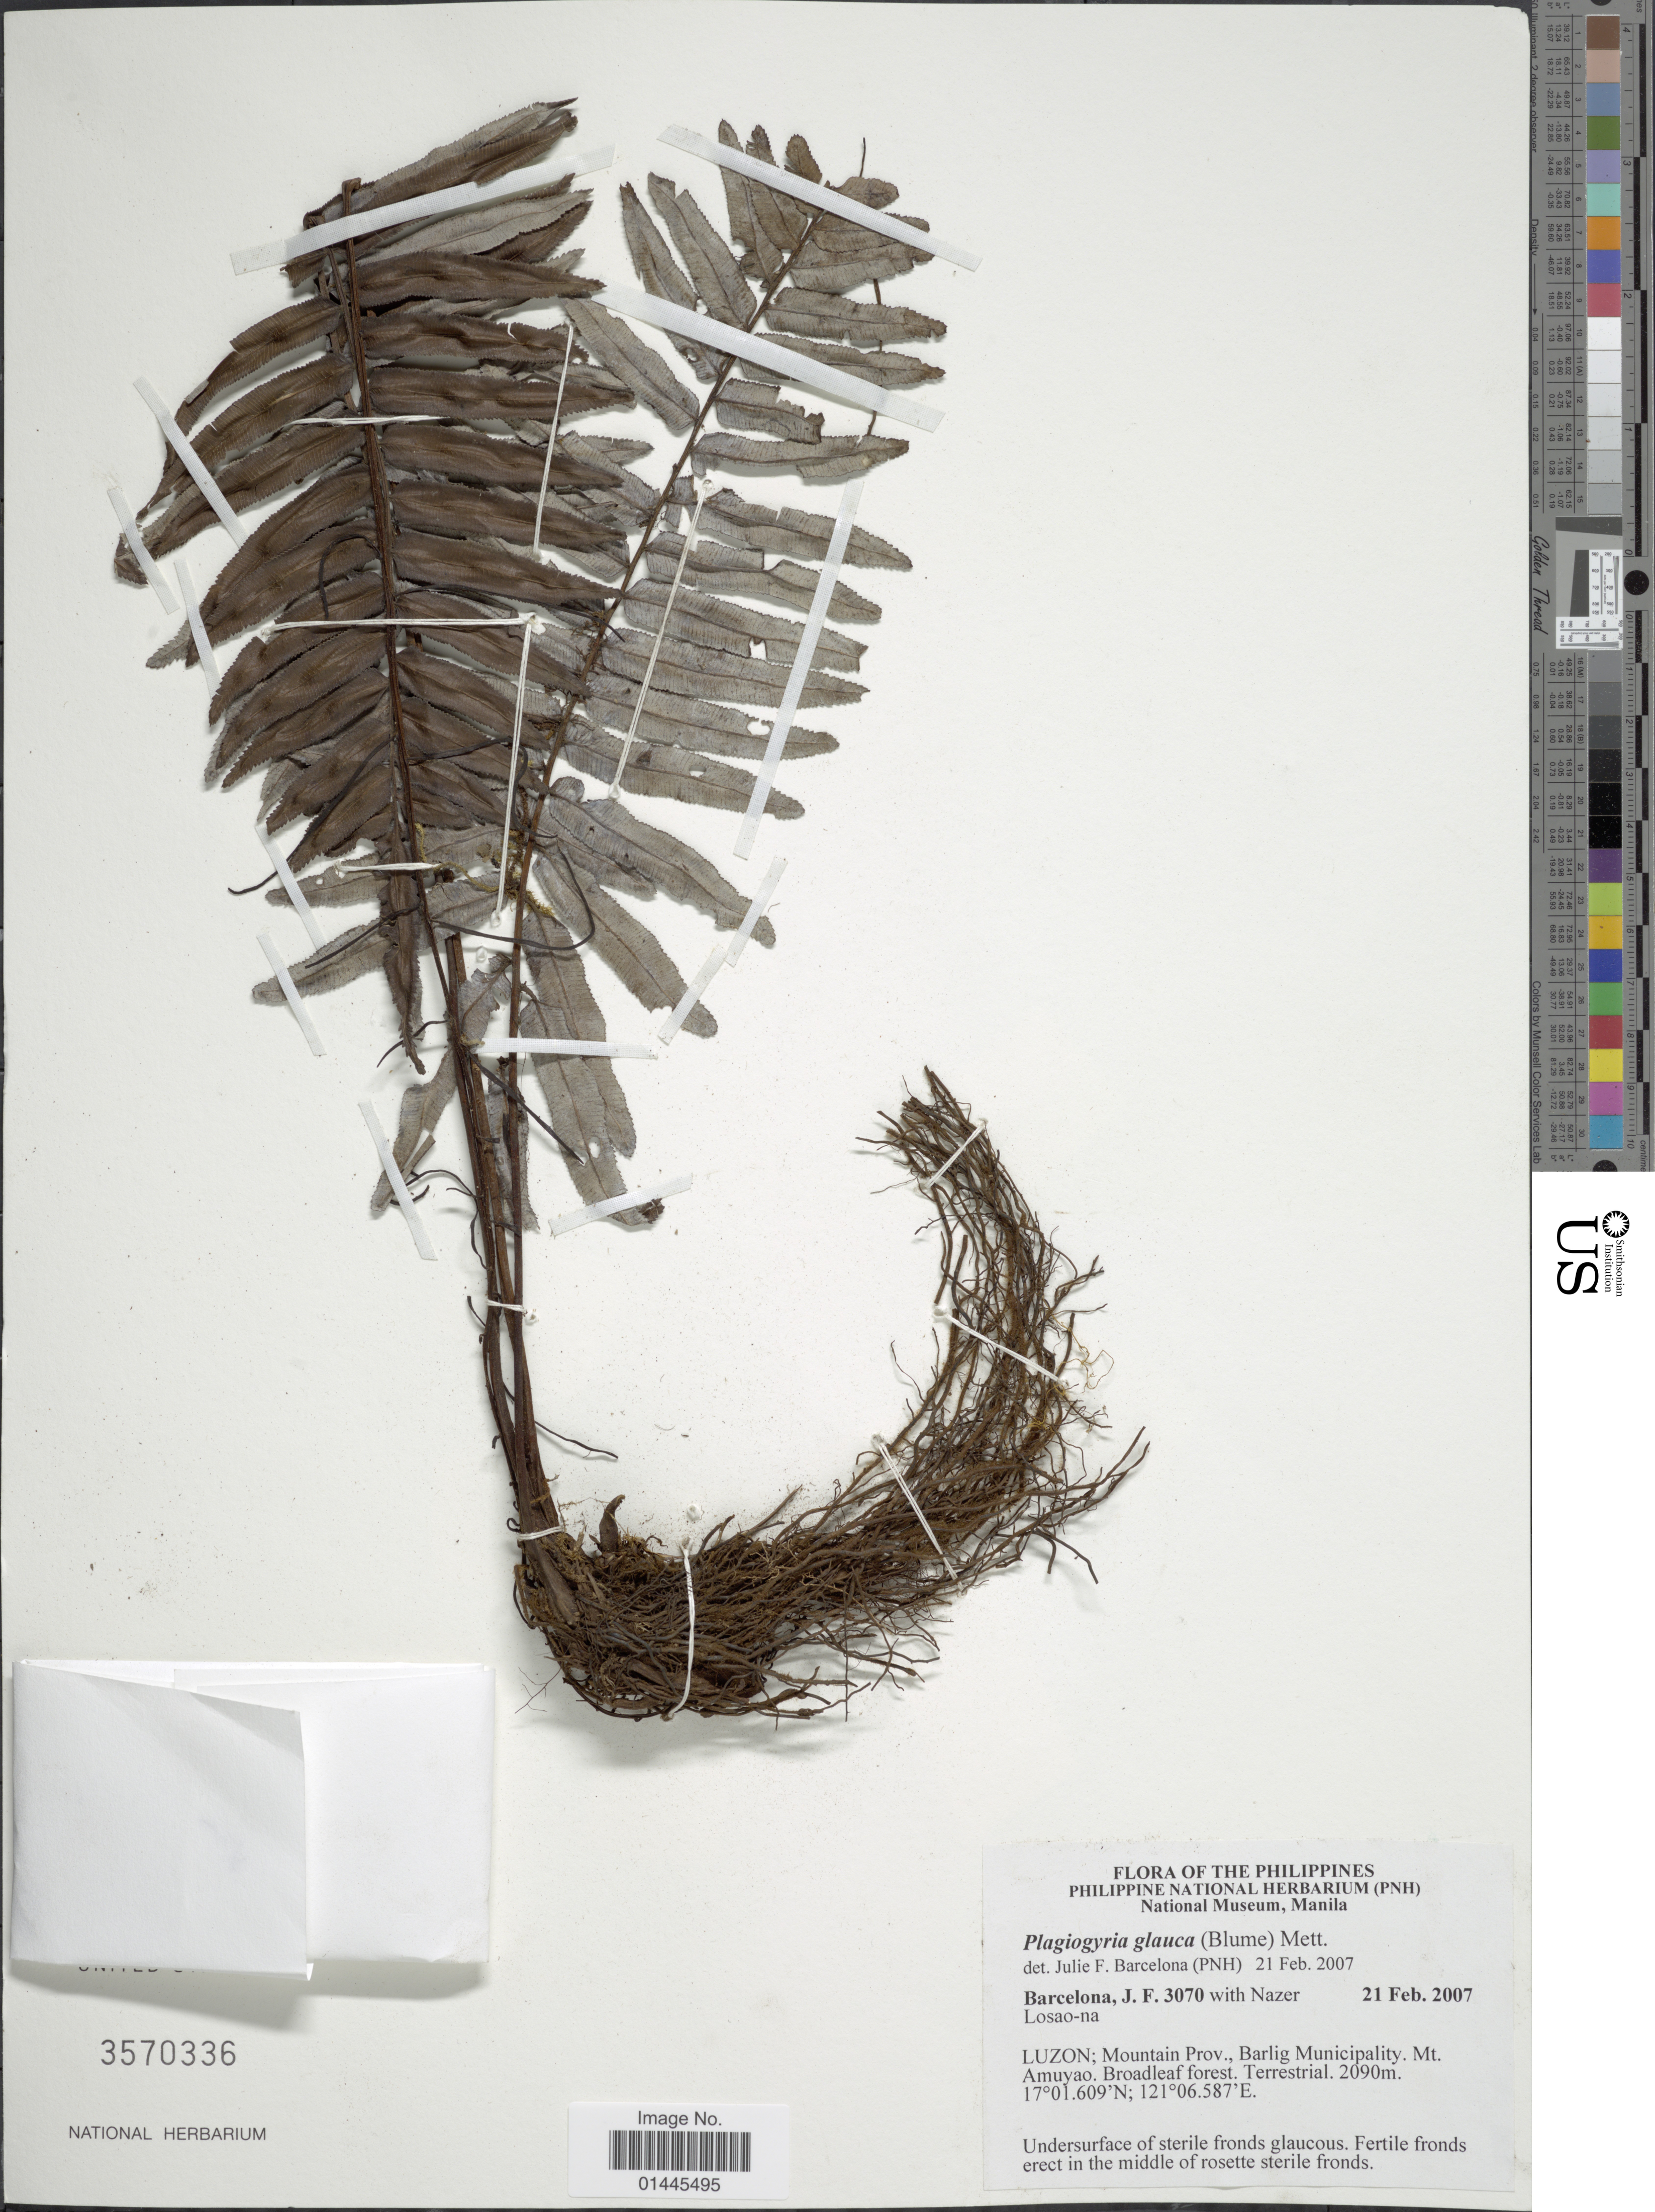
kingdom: Plantae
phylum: Tracheophyta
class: Polypodiopsida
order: Cyatheales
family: Plagiogyriaceae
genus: Plagiogyria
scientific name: Plagiogyria glauca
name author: (Blume) Mett.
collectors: J. F. Barcelona & N. Losao-na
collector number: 3070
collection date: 2007-02-21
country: Philippines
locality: Luzon; Mountain Prov., Barlig Municipality, Mt. Amuyao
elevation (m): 2090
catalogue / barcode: US 3570336